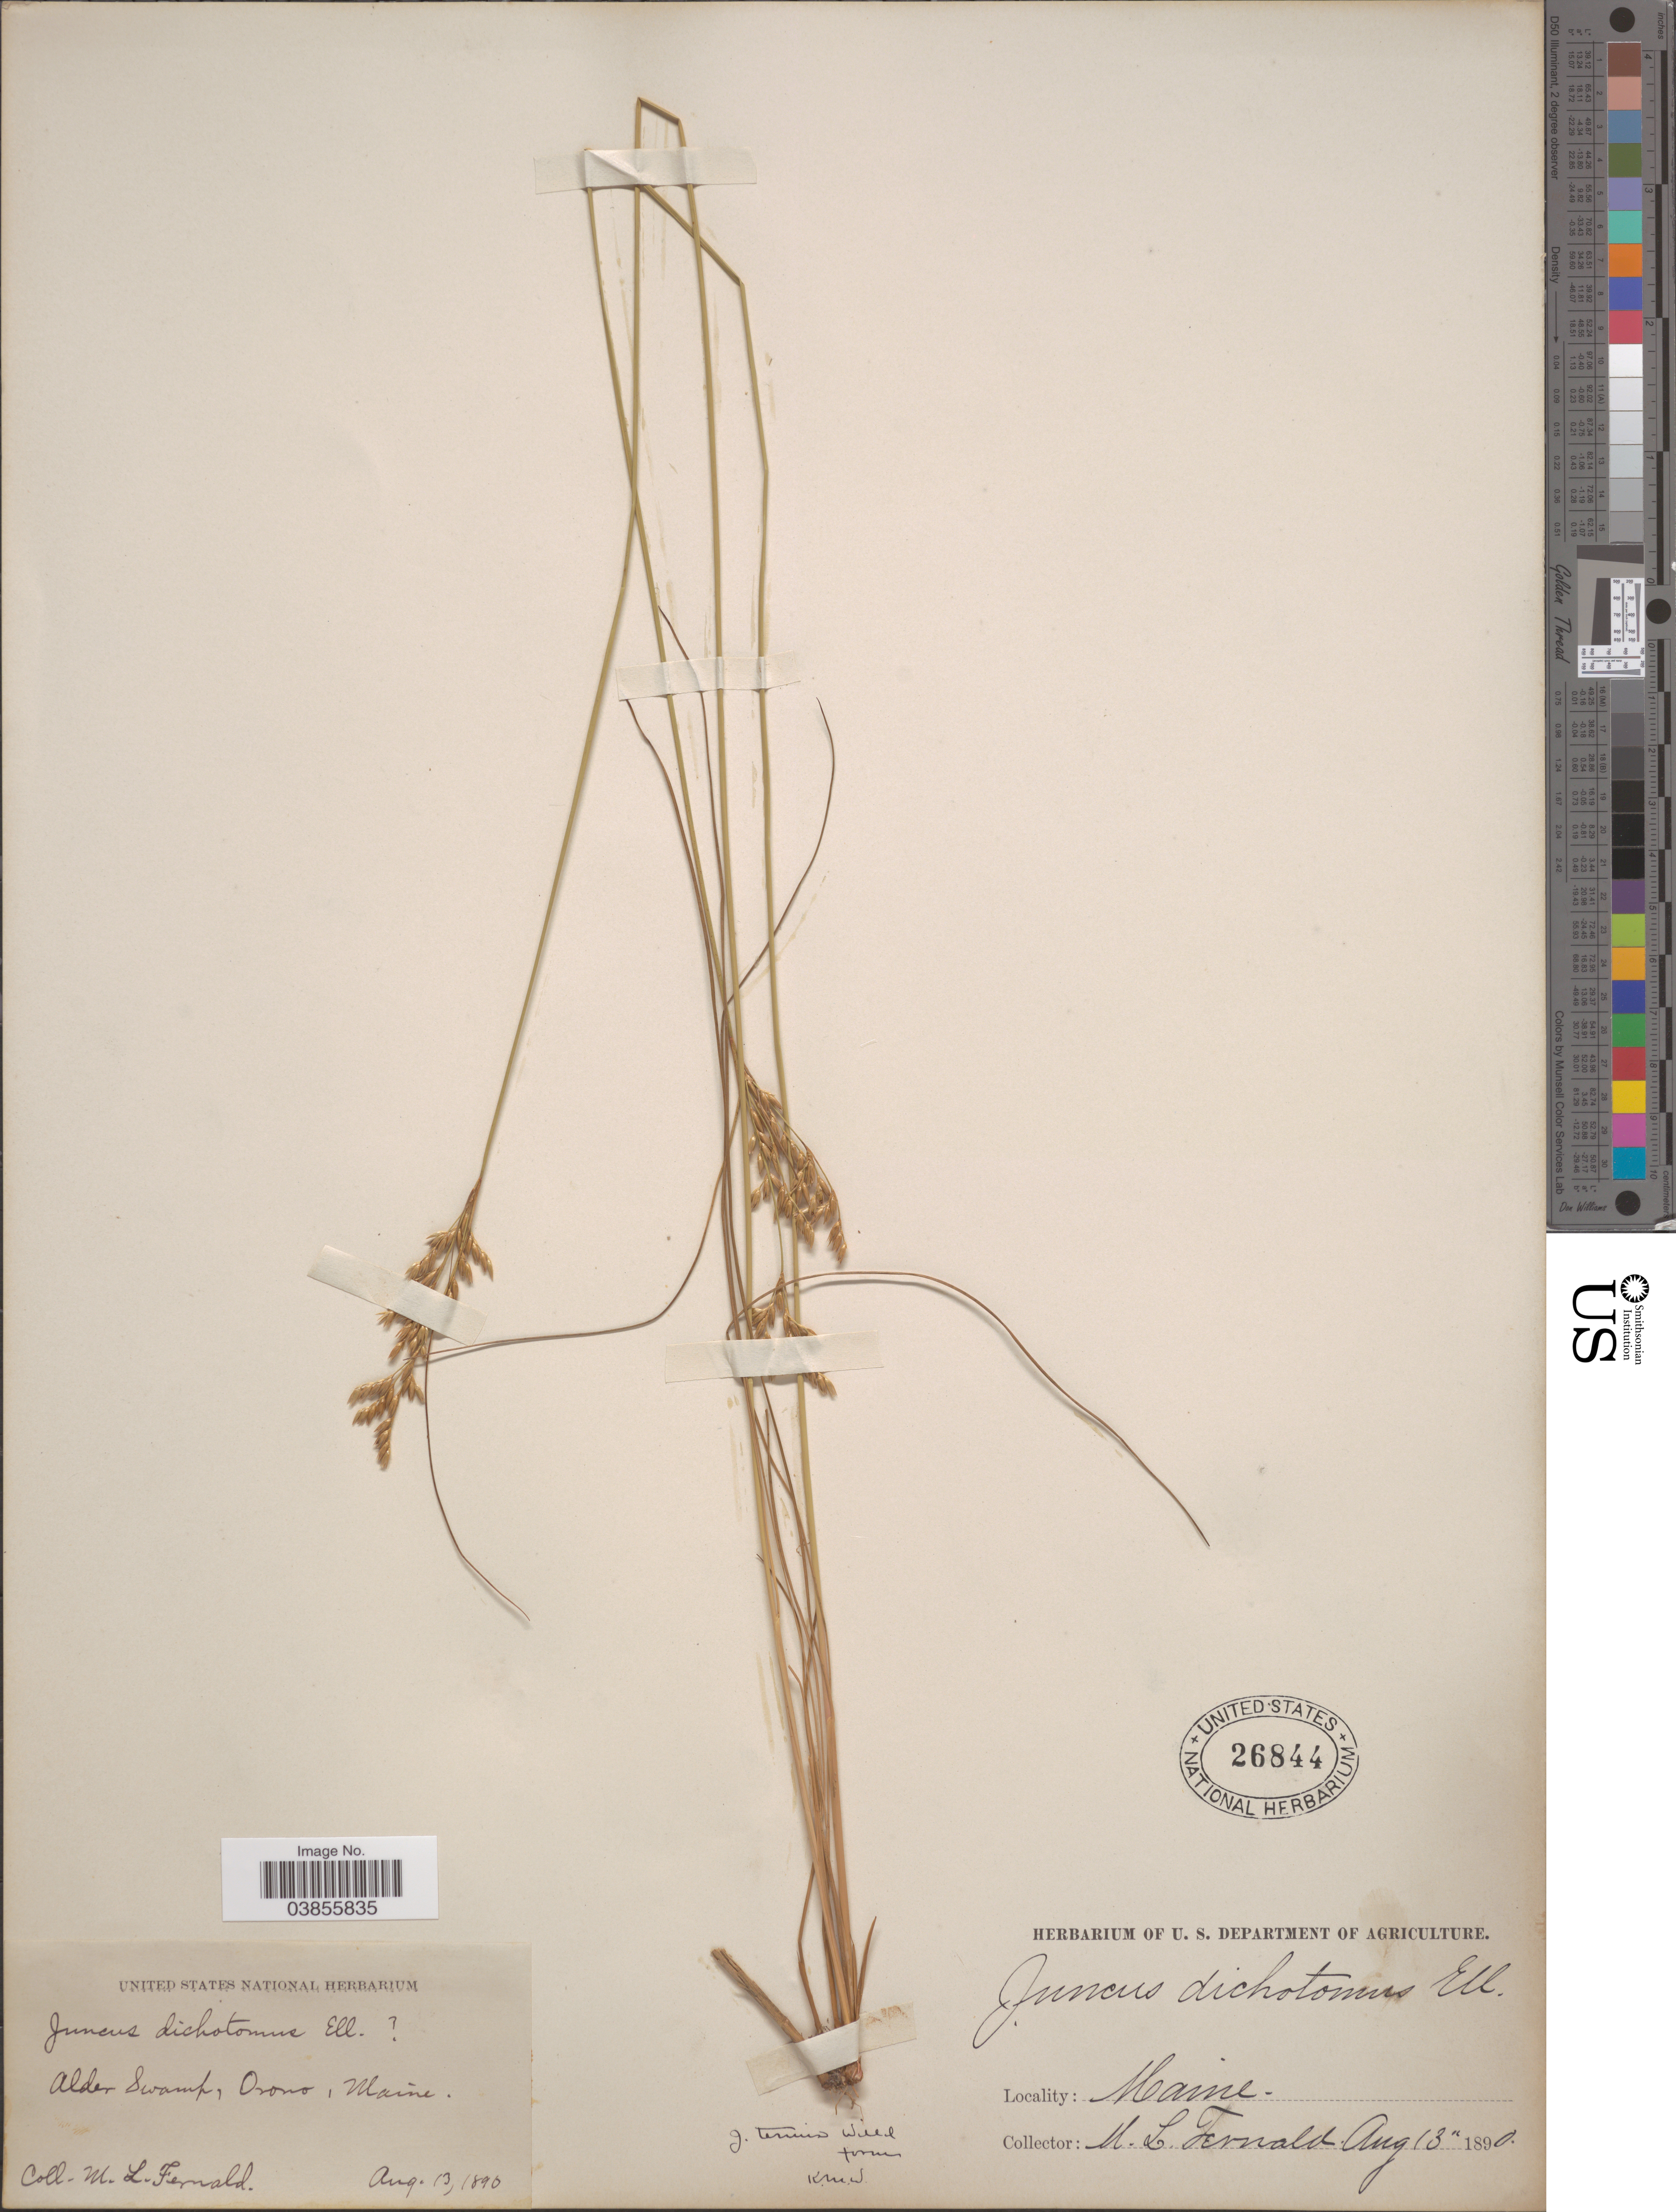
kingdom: Plantae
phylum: Tracheophyta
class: Liliopsida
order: Poales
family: Juncaceae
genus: Juncus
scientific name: Juncus oronensis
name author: Fernald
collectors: M. L. Fernald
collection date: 1890-08-13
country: United States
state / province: Maine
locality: Alder Swamp, Orono.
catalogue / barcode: US 26844